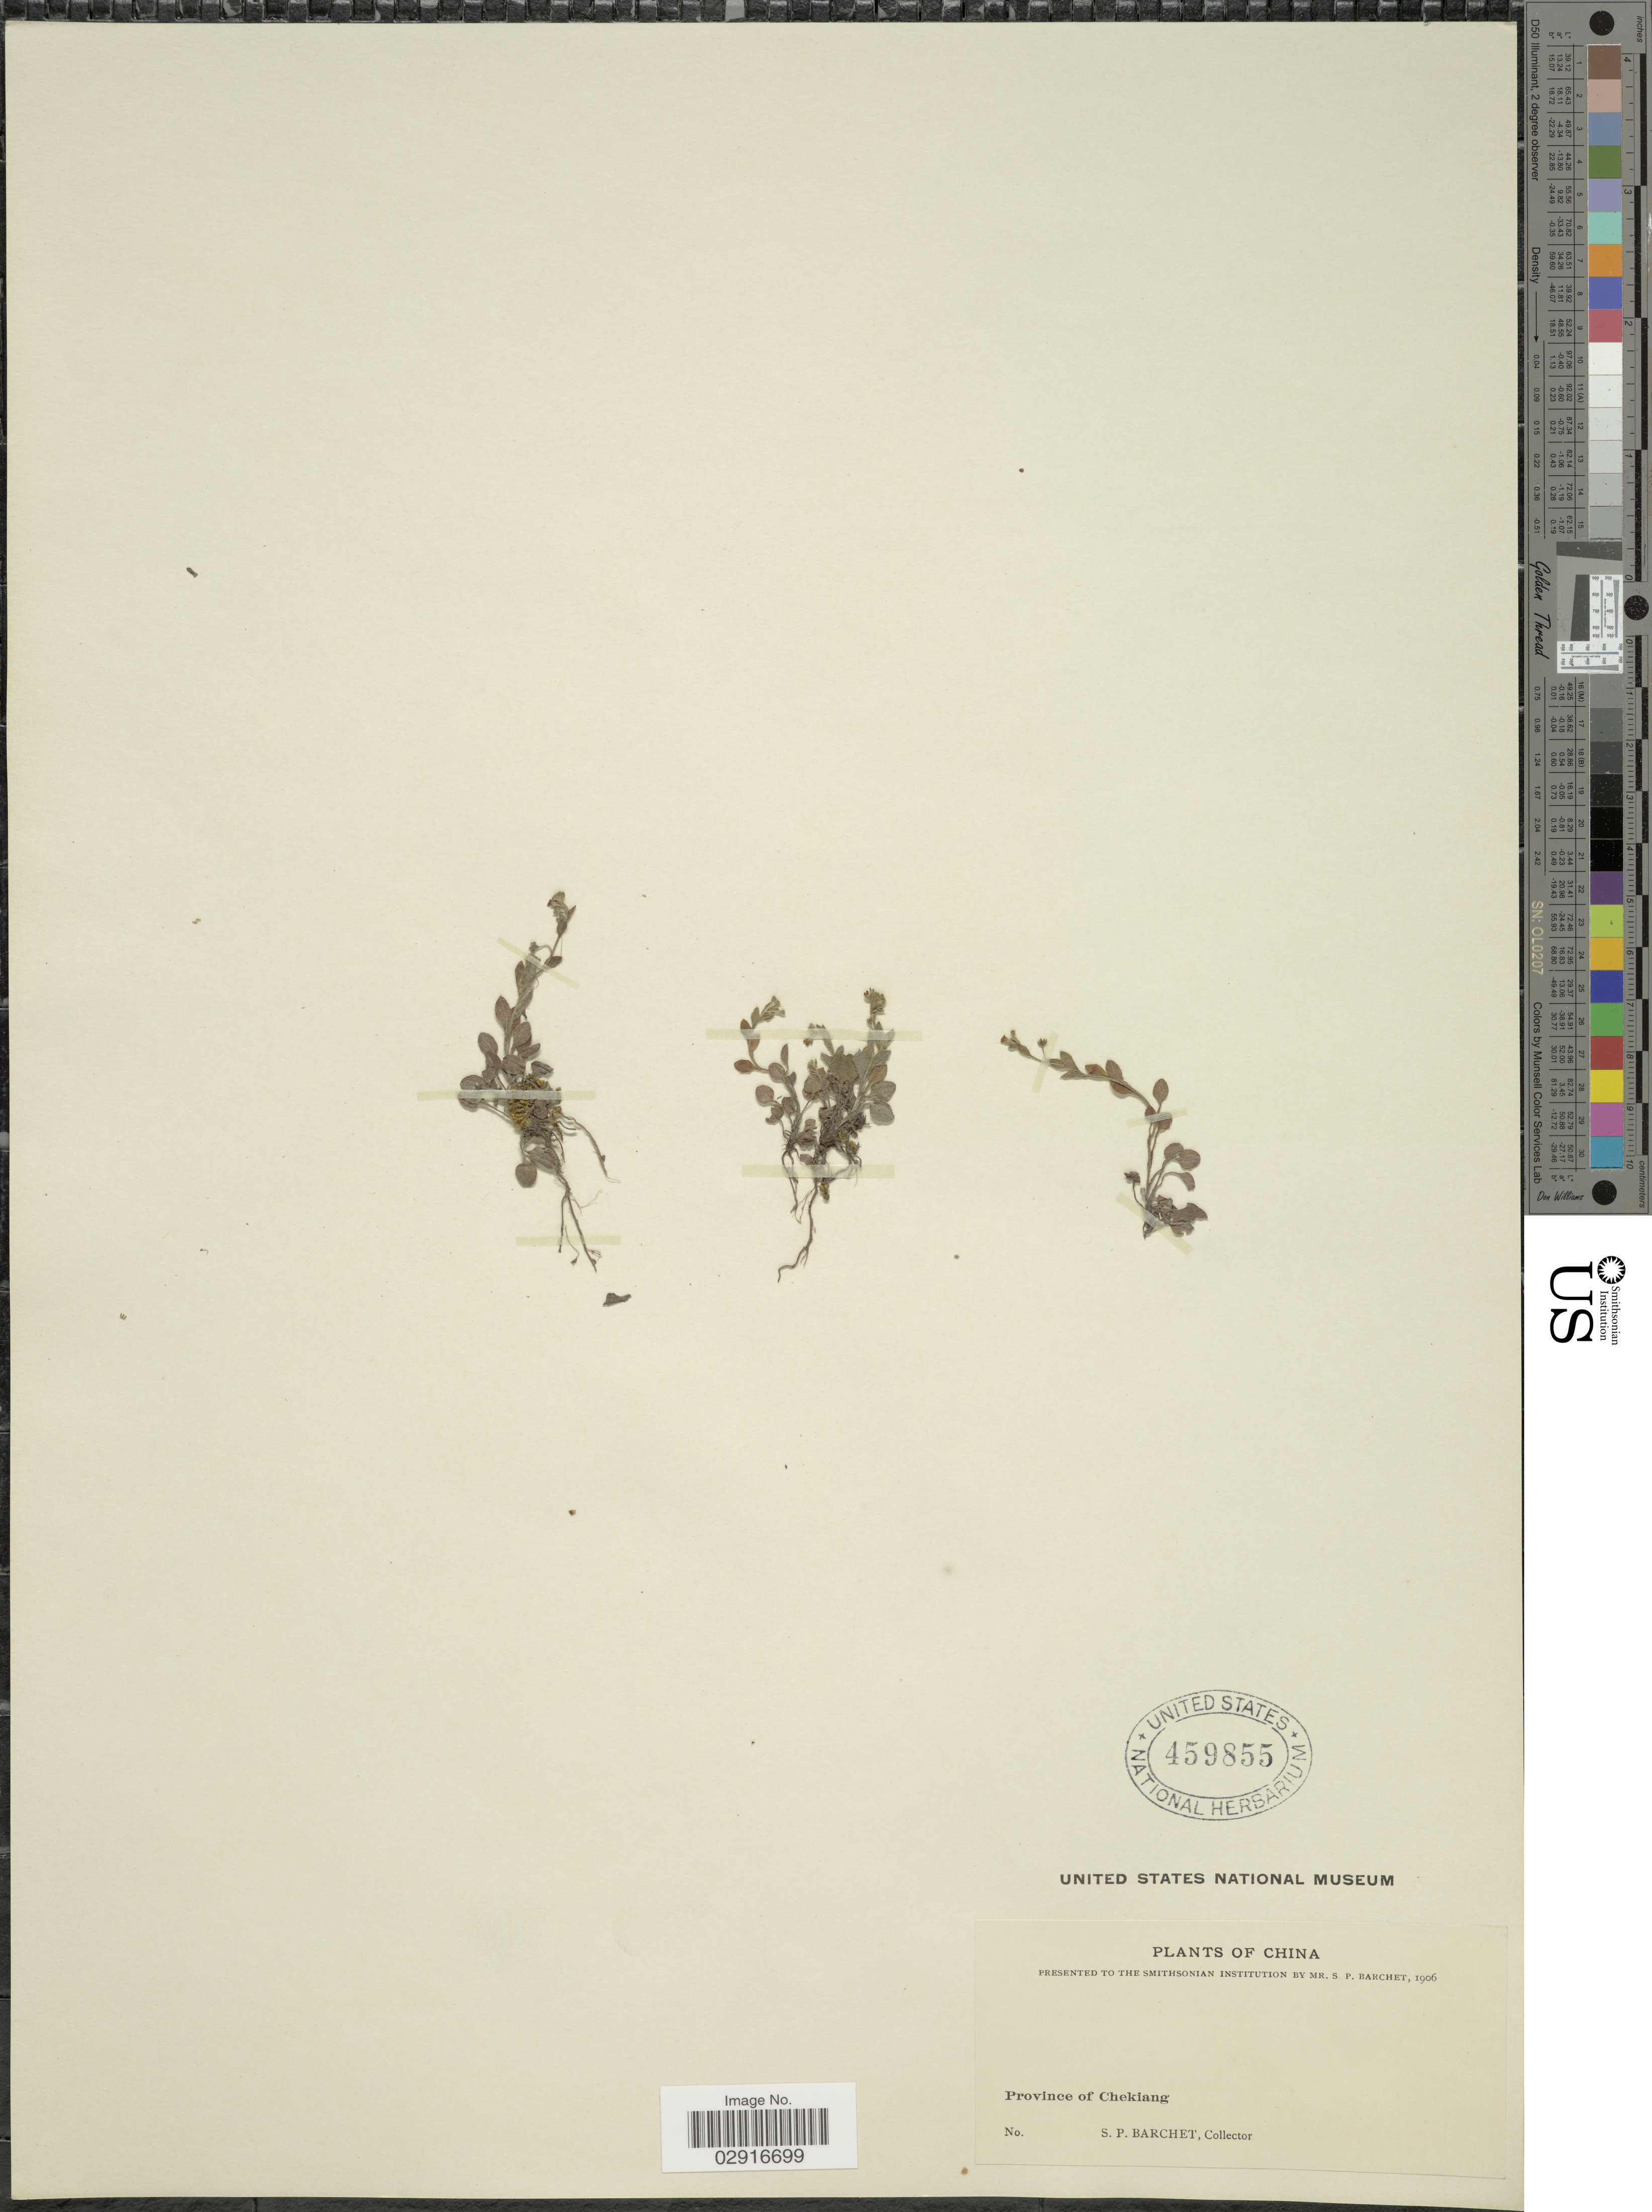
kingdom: Plantae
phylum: Tracheophyta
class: Magnoliopsida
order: Boraginales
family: Boraginaceae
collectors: S. P. Barchet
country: China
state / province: Zhejiang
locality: Province of Chekiang.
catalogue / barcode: US 459855